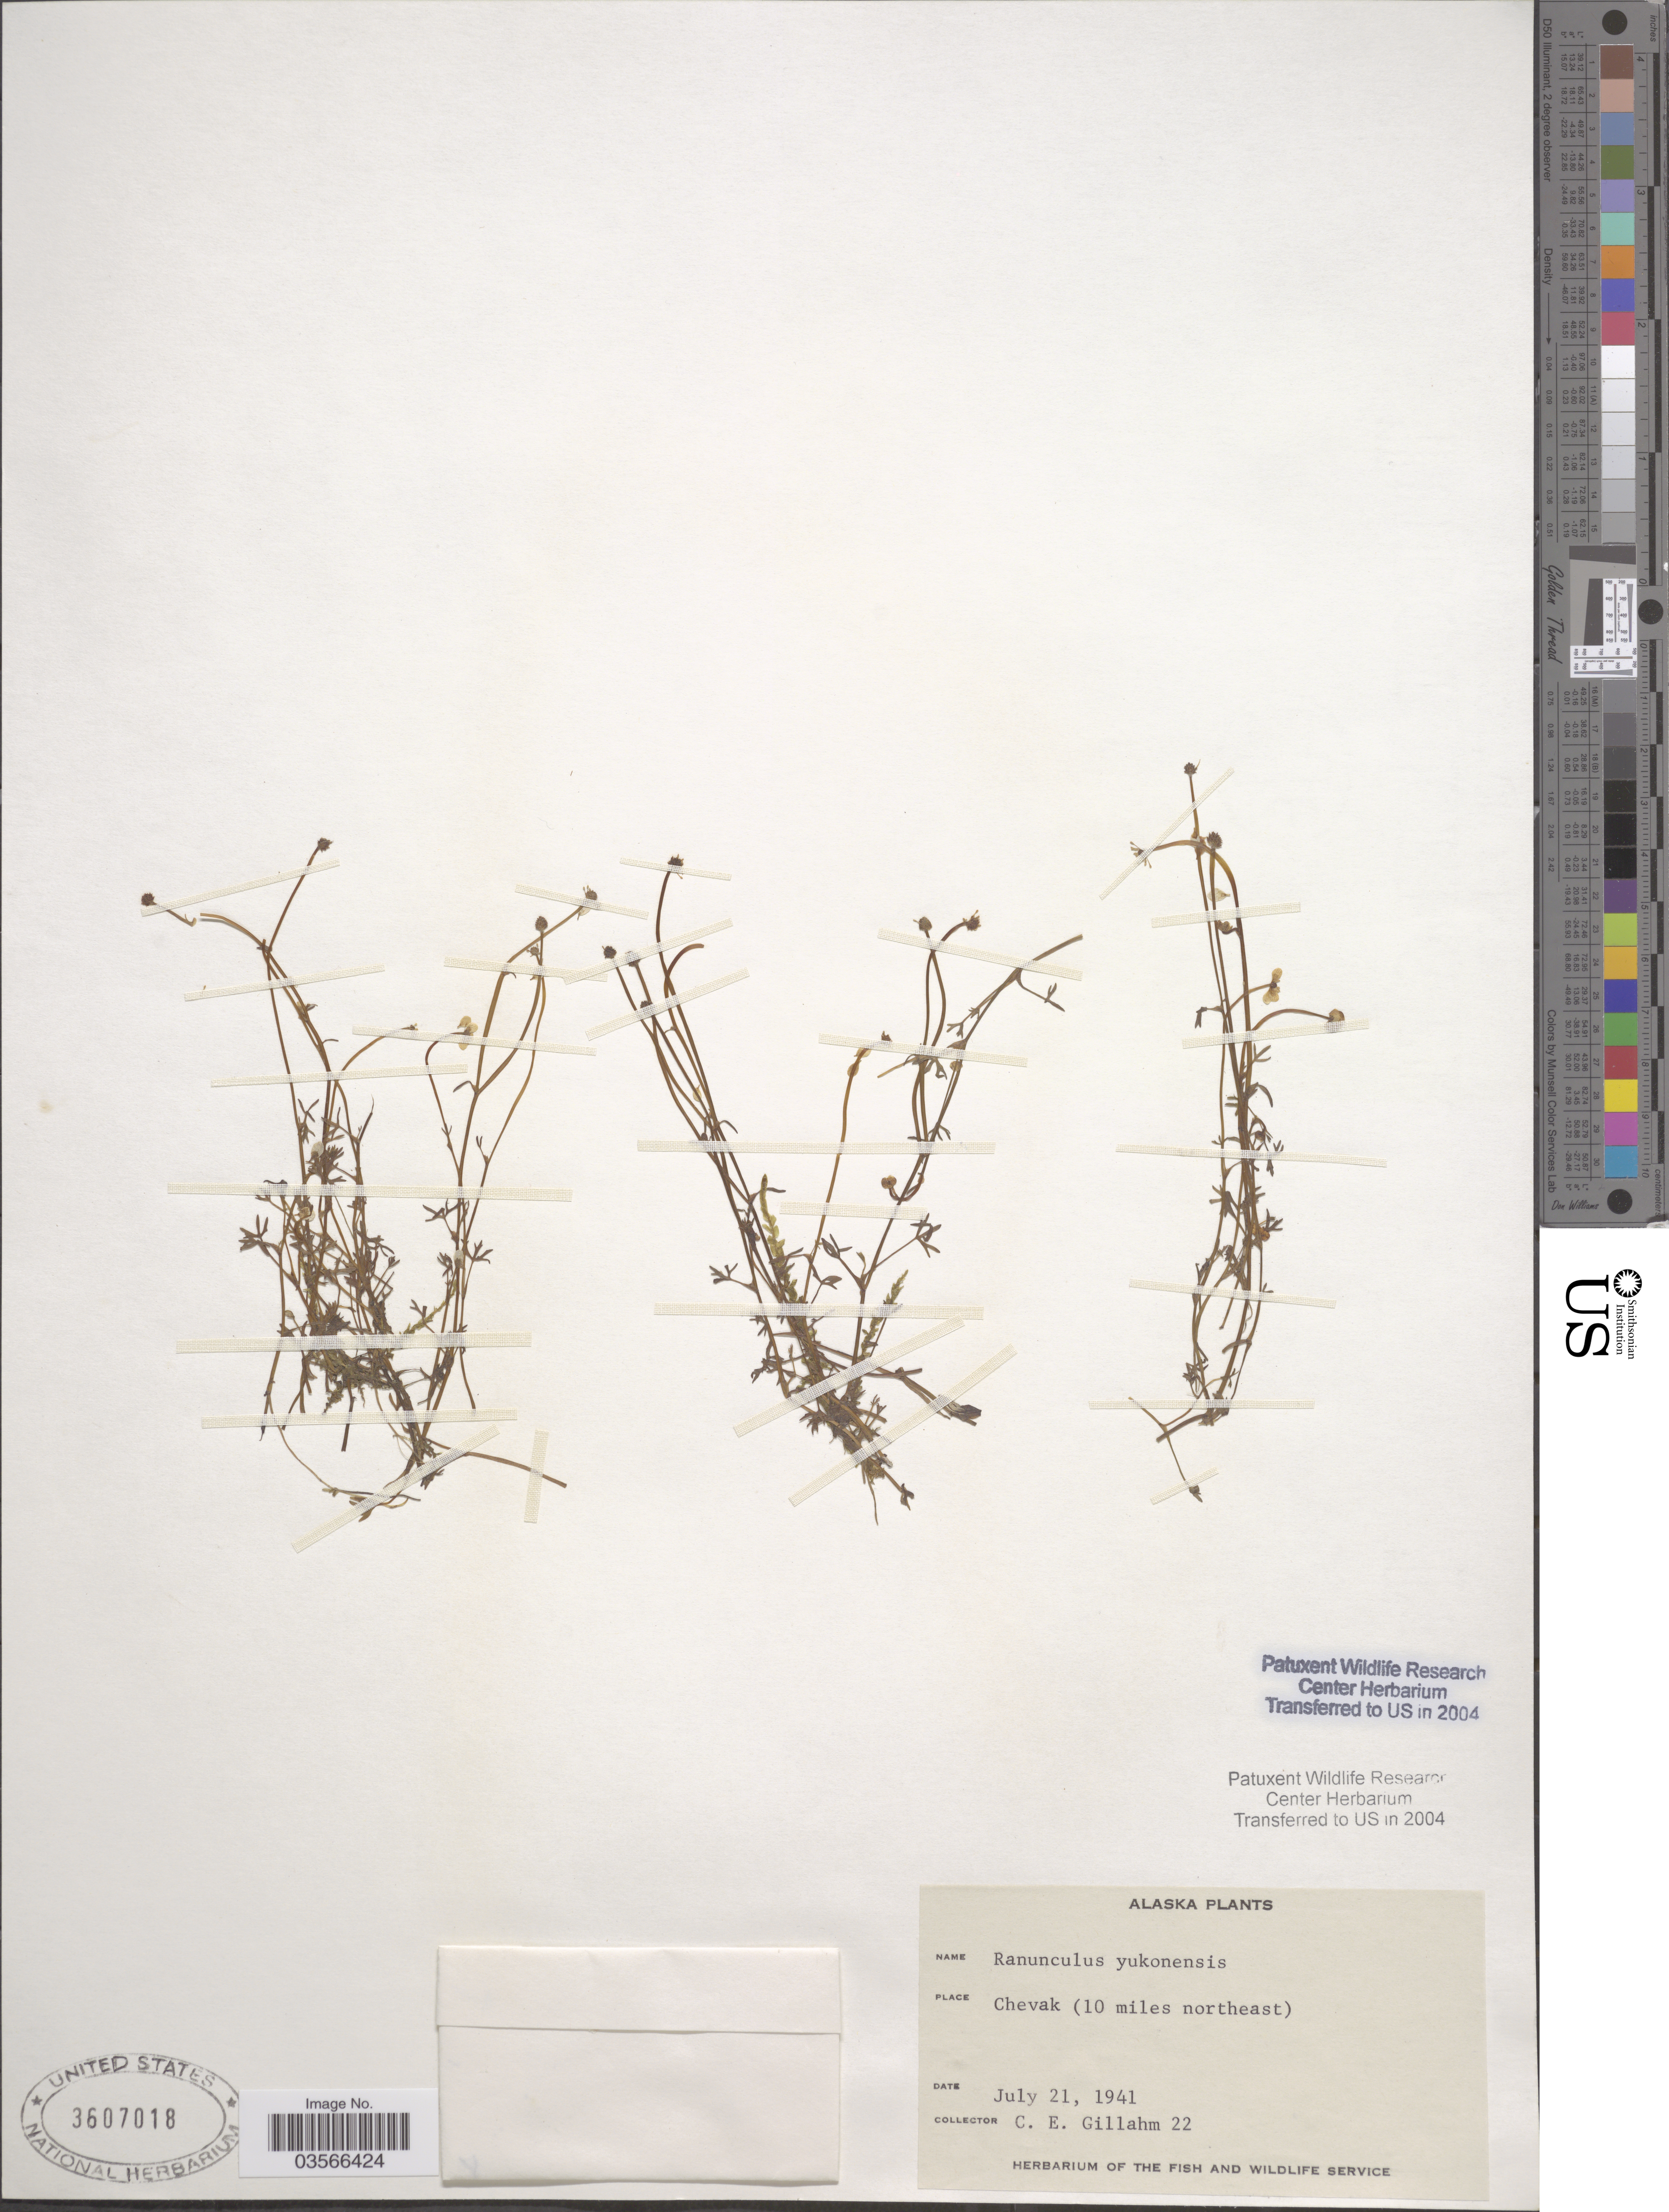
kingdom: Plantae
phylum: Tracheophyta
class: Magnoliopsida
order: Ranunculales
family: Ranunculaceae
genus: Ranunculus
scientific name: Ranunculus gmelinii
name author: DC.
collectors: C. Gillham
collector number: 22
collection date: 1941-07-21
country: United States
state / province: Alaska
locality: Chevak (10 miles northeast).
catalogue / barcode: US 3607018